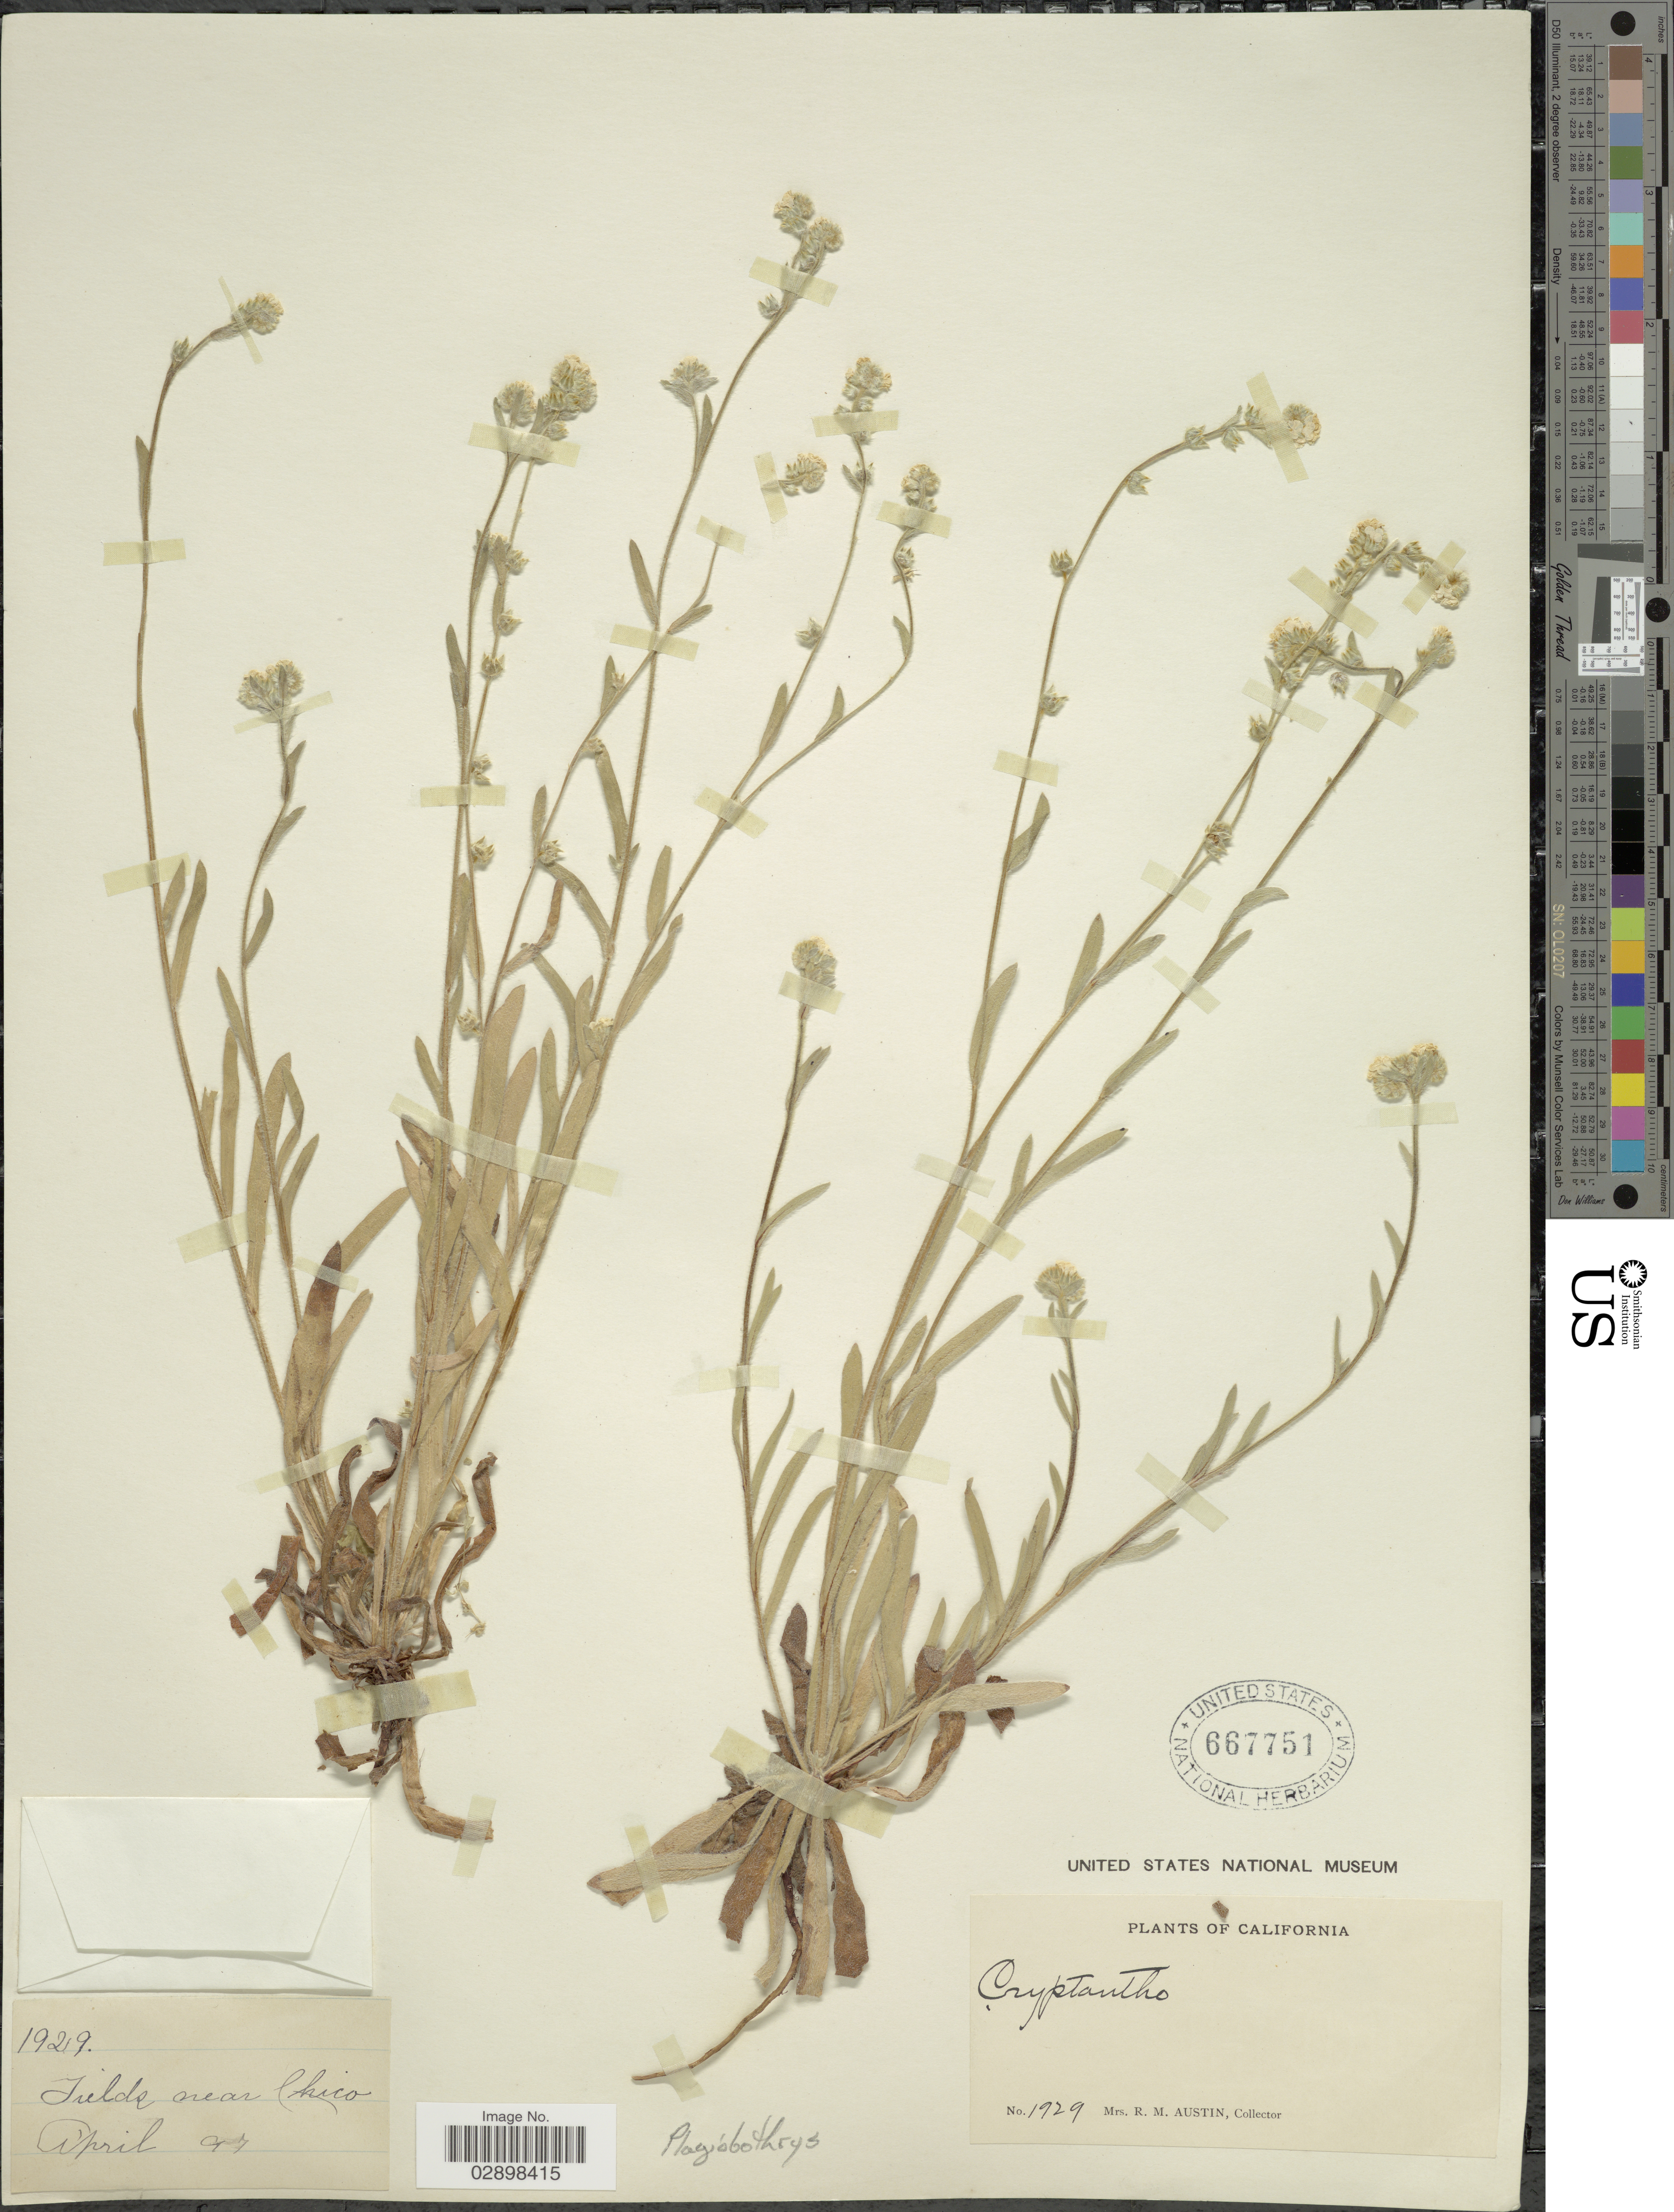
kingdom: Plantae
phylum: Tracheophyta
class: Magnoliopsida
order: Boraginales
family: Boraginaceae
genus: Cryptantha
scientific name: Cryptantha sp.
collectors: R. Austin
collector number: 1929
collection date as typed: Transcribed d/m/y: /4/97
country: United States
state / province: California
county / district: Butte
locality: Fields near Chico.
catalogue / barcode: US 667751